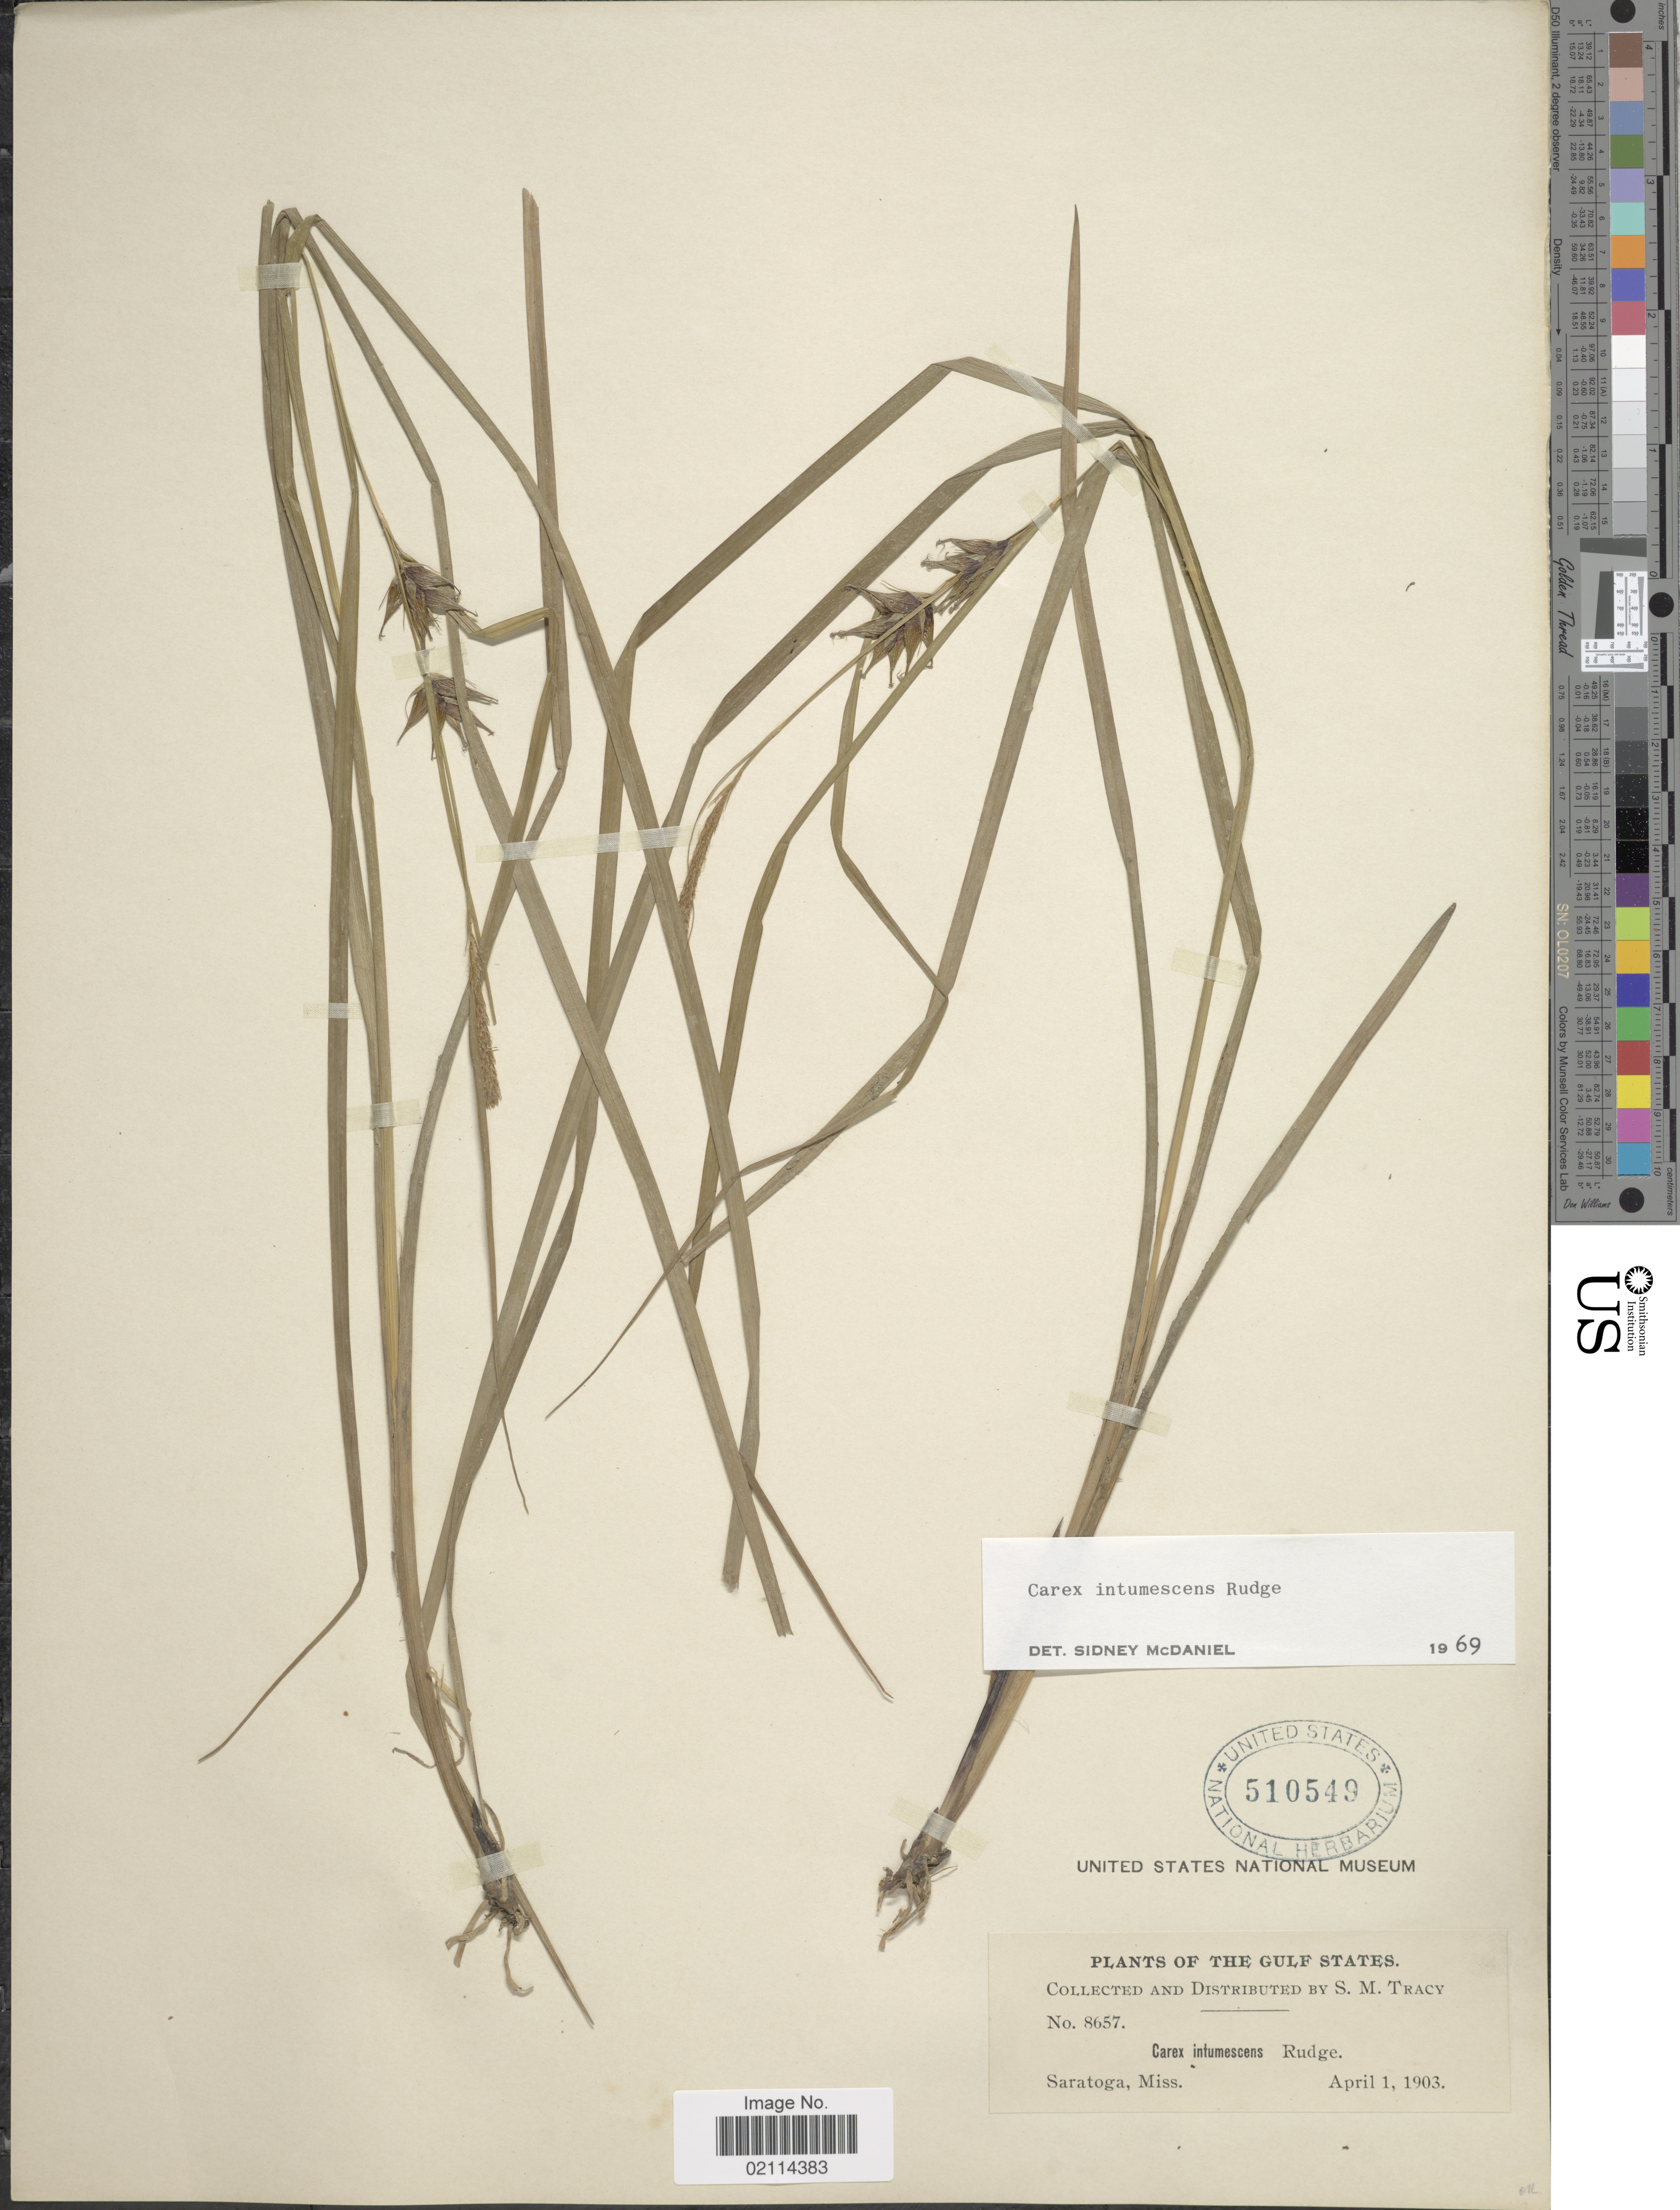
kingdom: Plantae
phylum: Tracheophyta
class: Liliopsida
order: Poales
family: Cyperaceae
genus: Carex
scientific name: Carex intumescens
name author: Rudge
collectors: S. M. Tracy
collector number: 8657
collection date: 1903-04-01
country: United States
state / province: Mississippi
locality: The Gulf States, Saratoga.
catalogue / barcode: US 510549